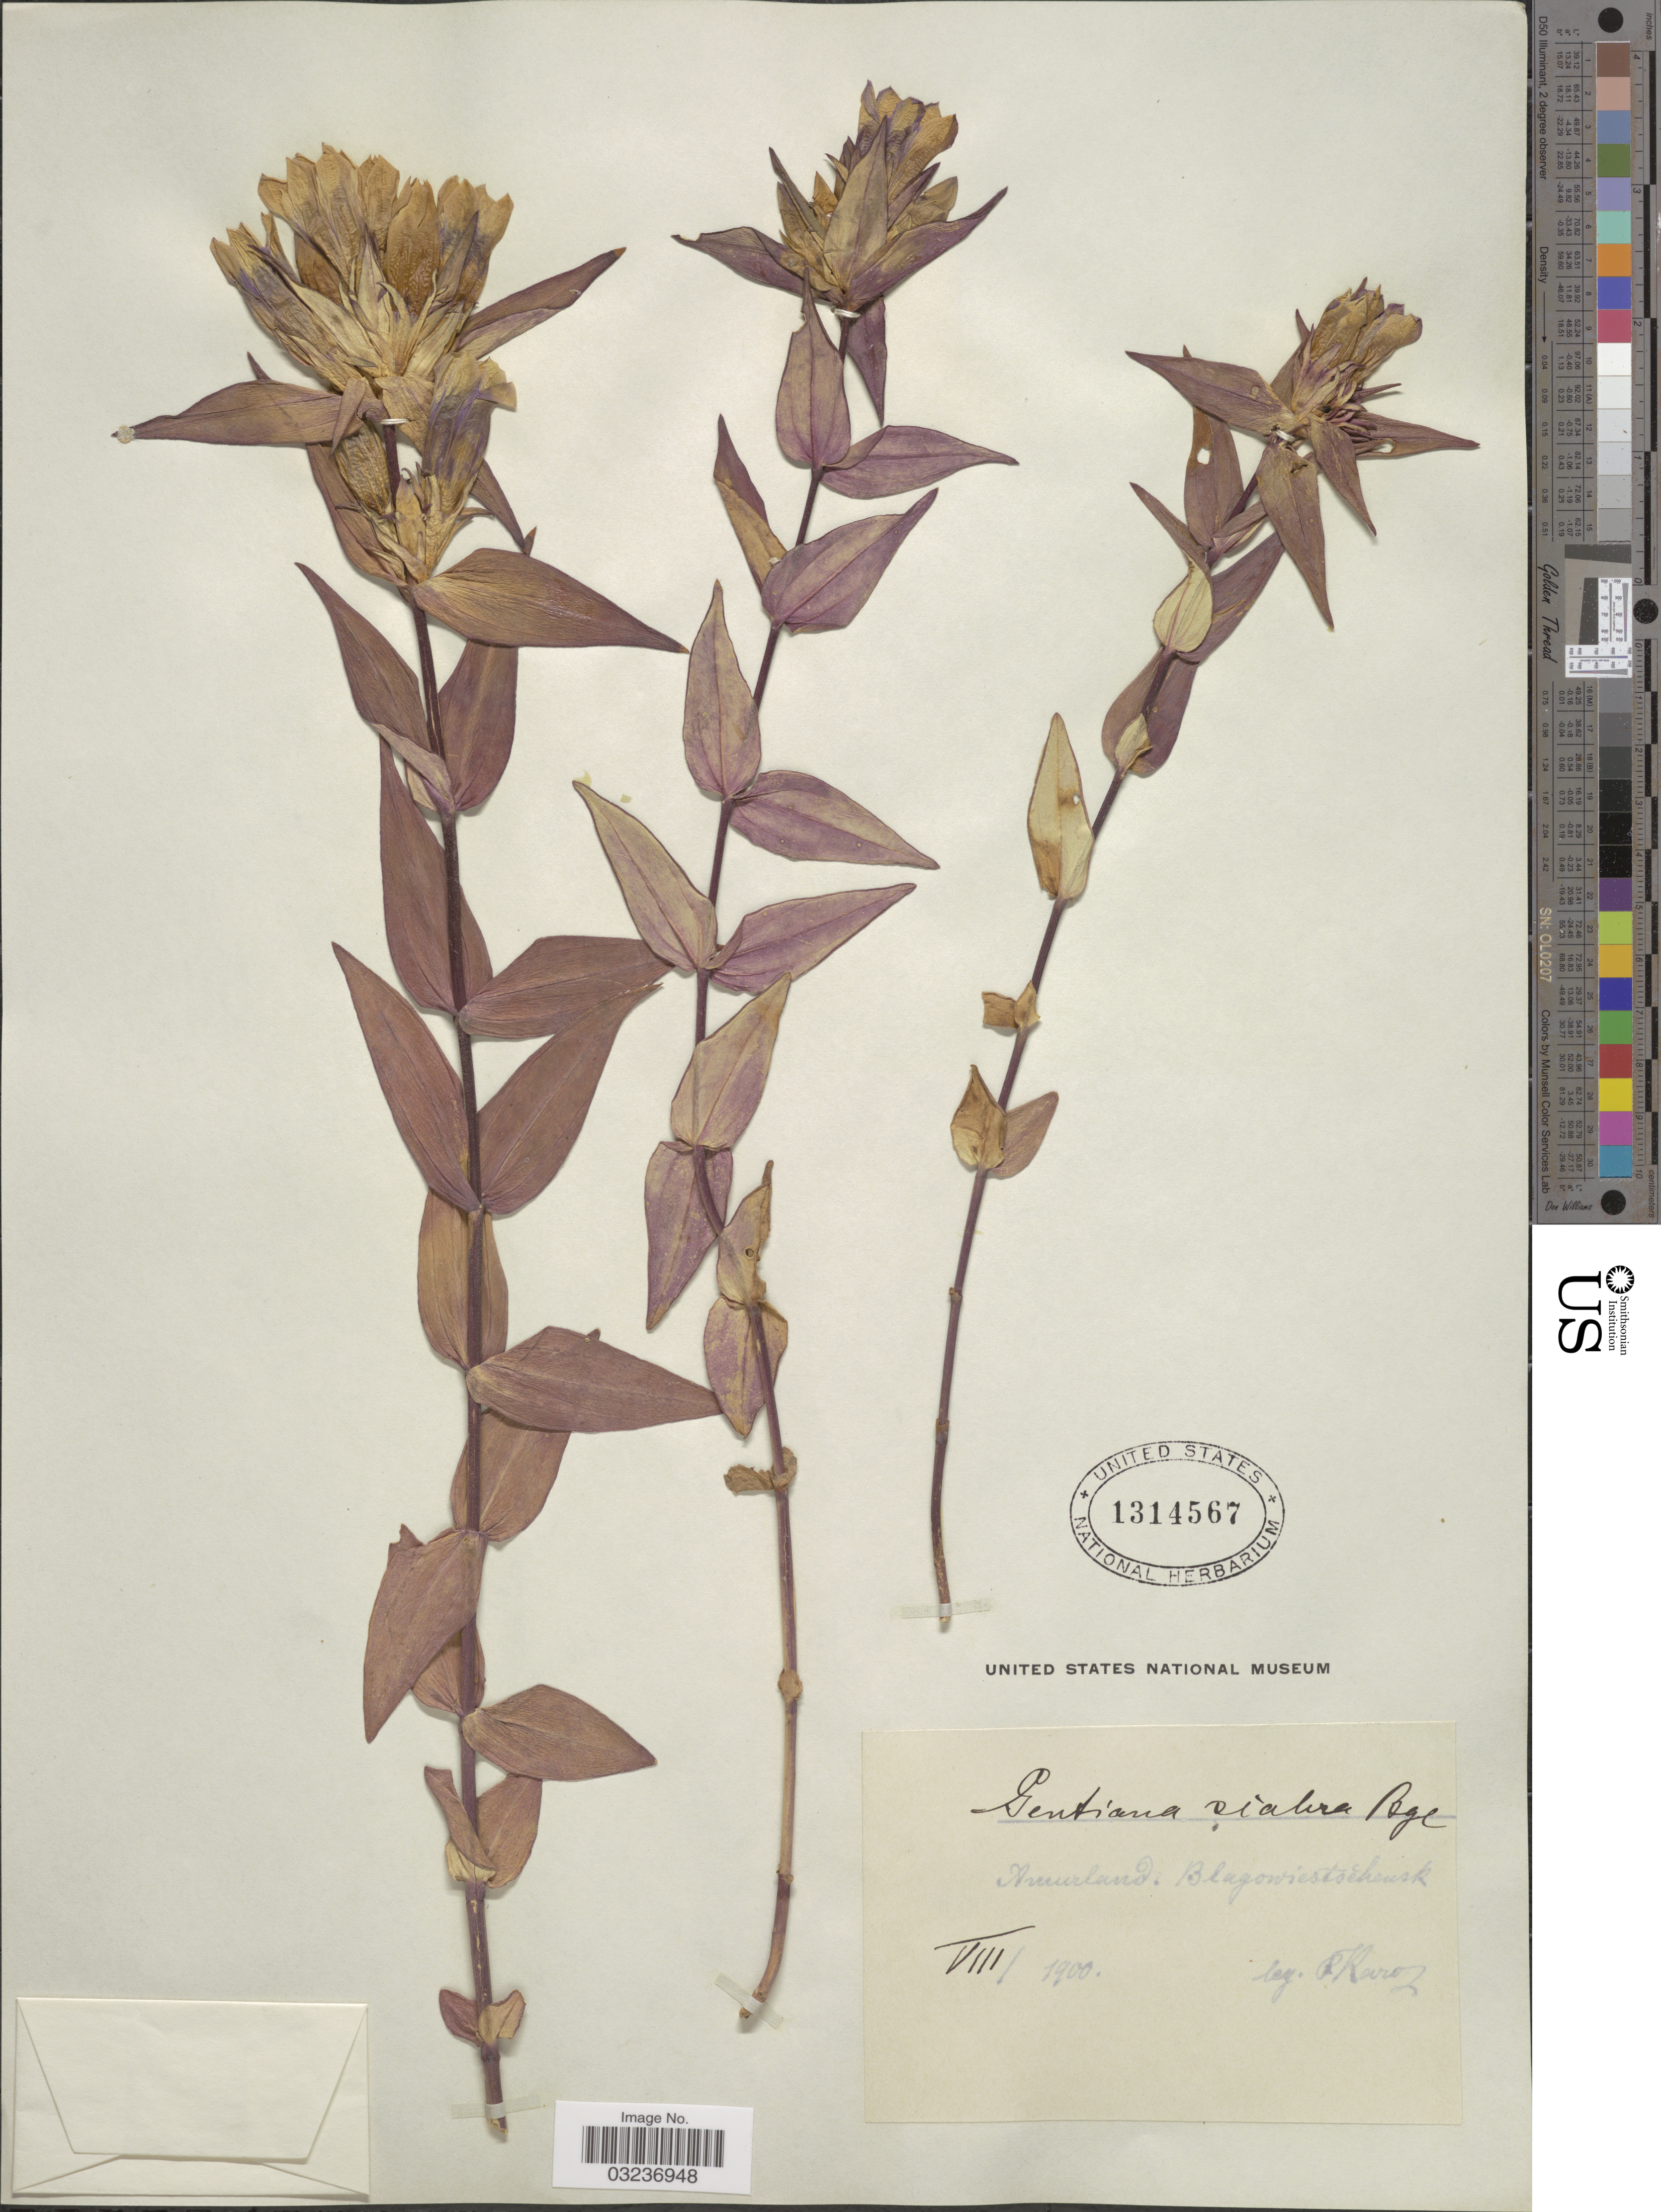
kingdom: Plantae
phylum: Tracheophyta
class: Magnoliopsida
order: Gentianales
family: Gentianaceae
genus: Gentiana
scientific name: Gentiana scabra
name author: Bunge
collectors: F. Karo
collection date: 1900-08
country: Russian Federation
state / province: Amur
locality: Amurland, Blagowiestsehensk.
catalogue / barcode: US 1314567